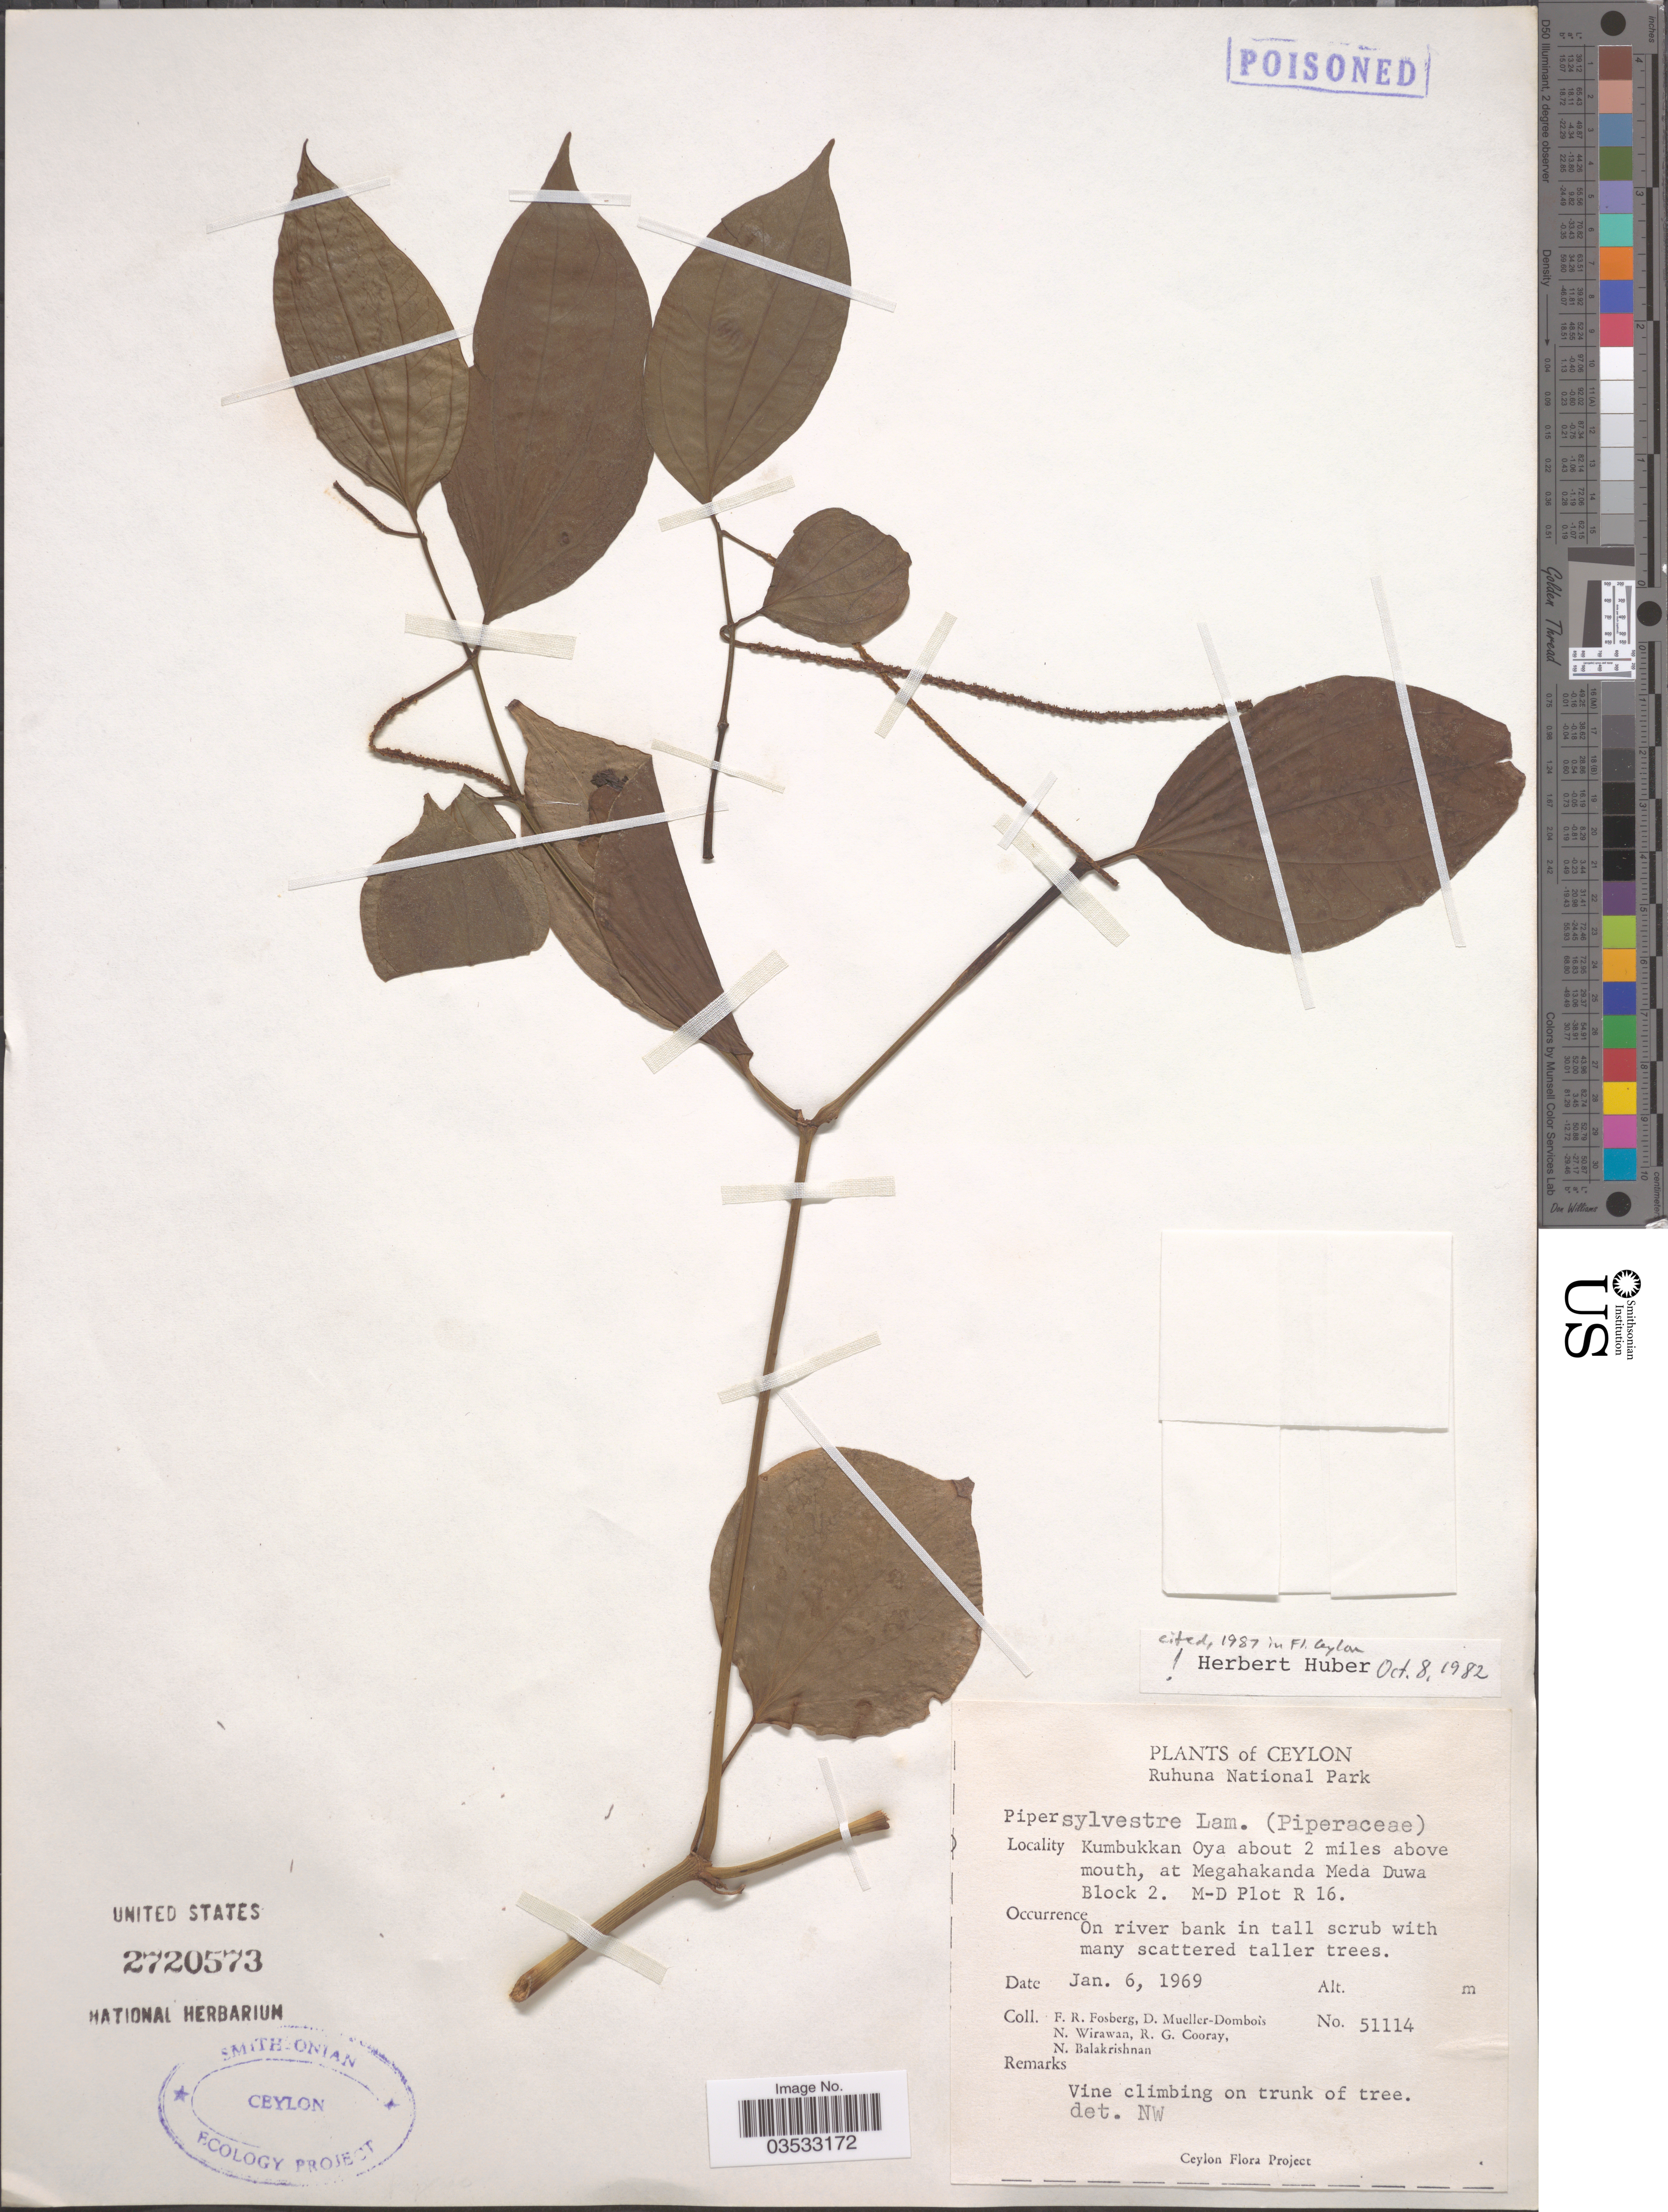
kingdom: Plantae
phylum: Tracheophyta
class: Magnoliopsida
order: Piperales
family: Piperaceae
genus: Piper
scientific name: Piper sylvestre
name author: Lour.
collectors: F. R. Fosberg, D. Mueller-Dombois, N. Wirawan, R. Cooray & N. Balakrishnan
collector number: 51114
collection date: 1969-01-06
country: Sri Lanka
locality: Ceylon. Ruhuna National Park. Kumbukkan Oya about 2 miles above mouth, at Megahakanda Meda Duwa Block 2. M-D Plot R 16.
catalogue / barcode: US 2720573